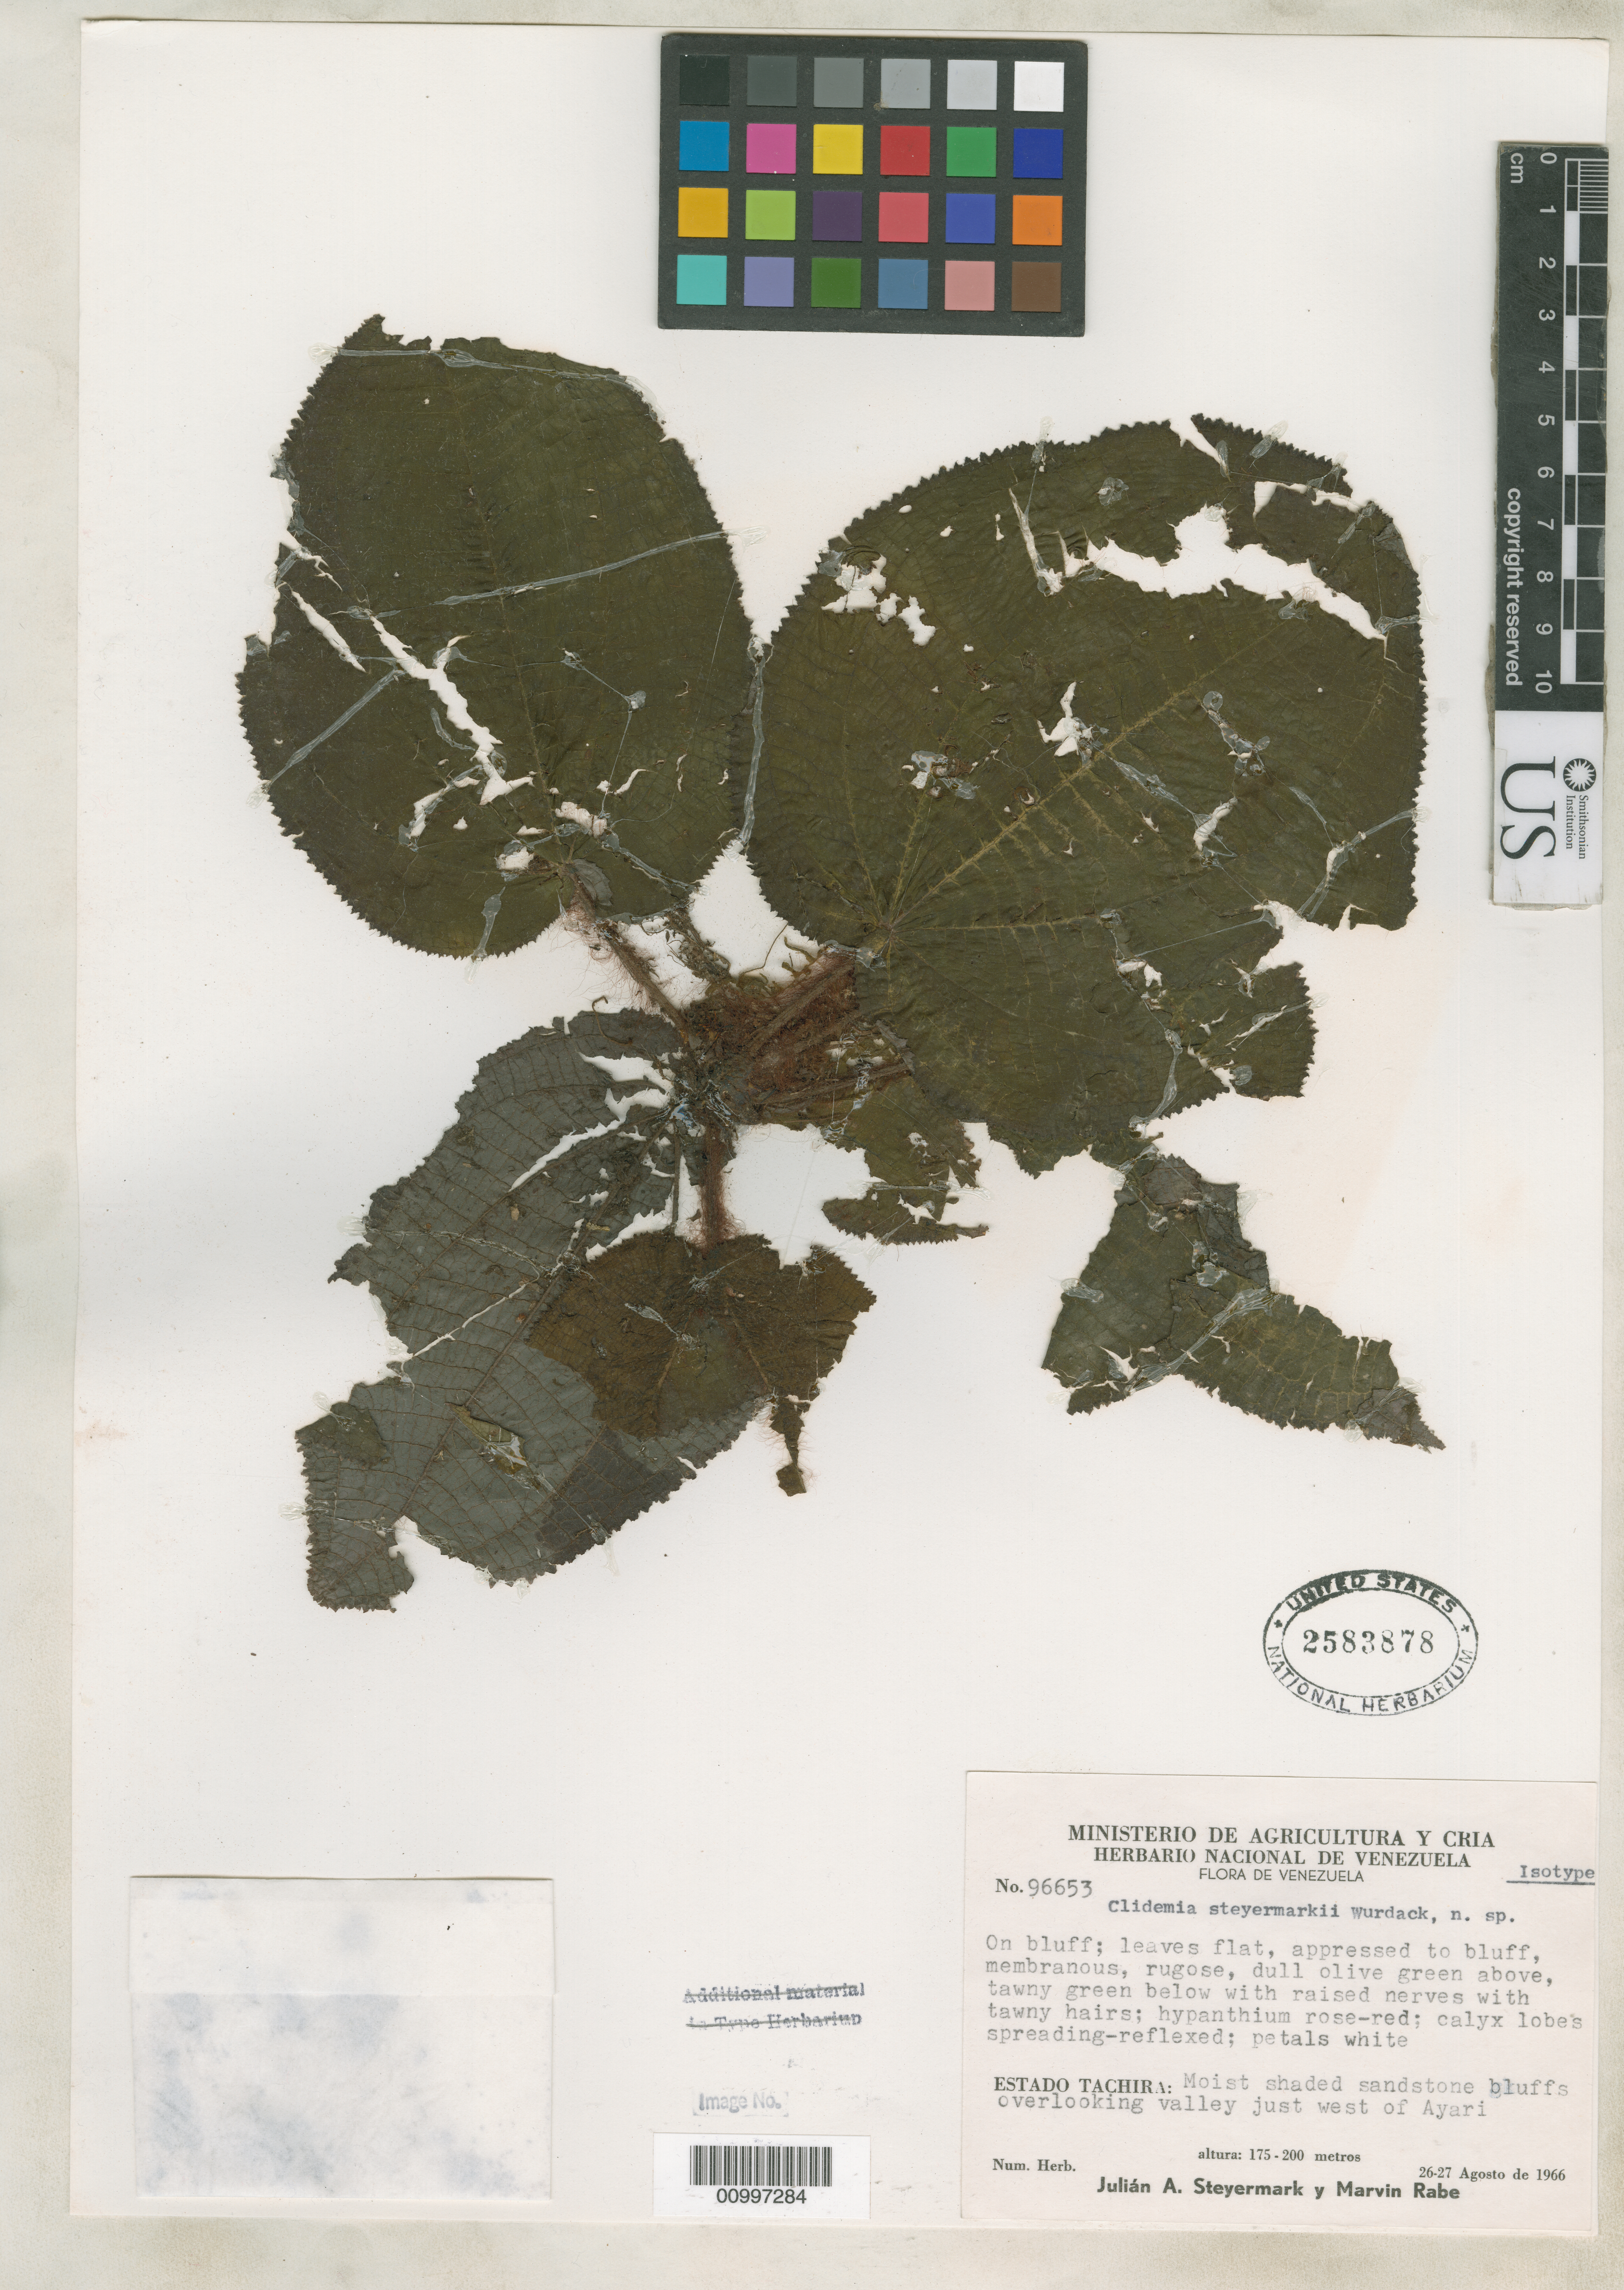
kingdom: Plantae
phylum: Tracheophyta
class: Magnoliopsida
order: Myrtales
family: Melastomataceae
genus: Clidemia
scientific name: Clidemia steyermarkii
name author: Wurdack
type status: Isotype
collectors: J. Steyermark & M. Rabe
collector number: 96653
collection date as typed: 26 Aug 1966 to 27 Aug 1966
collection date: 1966-08-26/1966-08-27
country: Venezuela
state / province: Tachira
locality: Bluffs overlooking valley just west of Ayari.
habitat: Moist shaded sandstone bluffs.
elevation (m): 175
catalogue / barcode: US 2583878